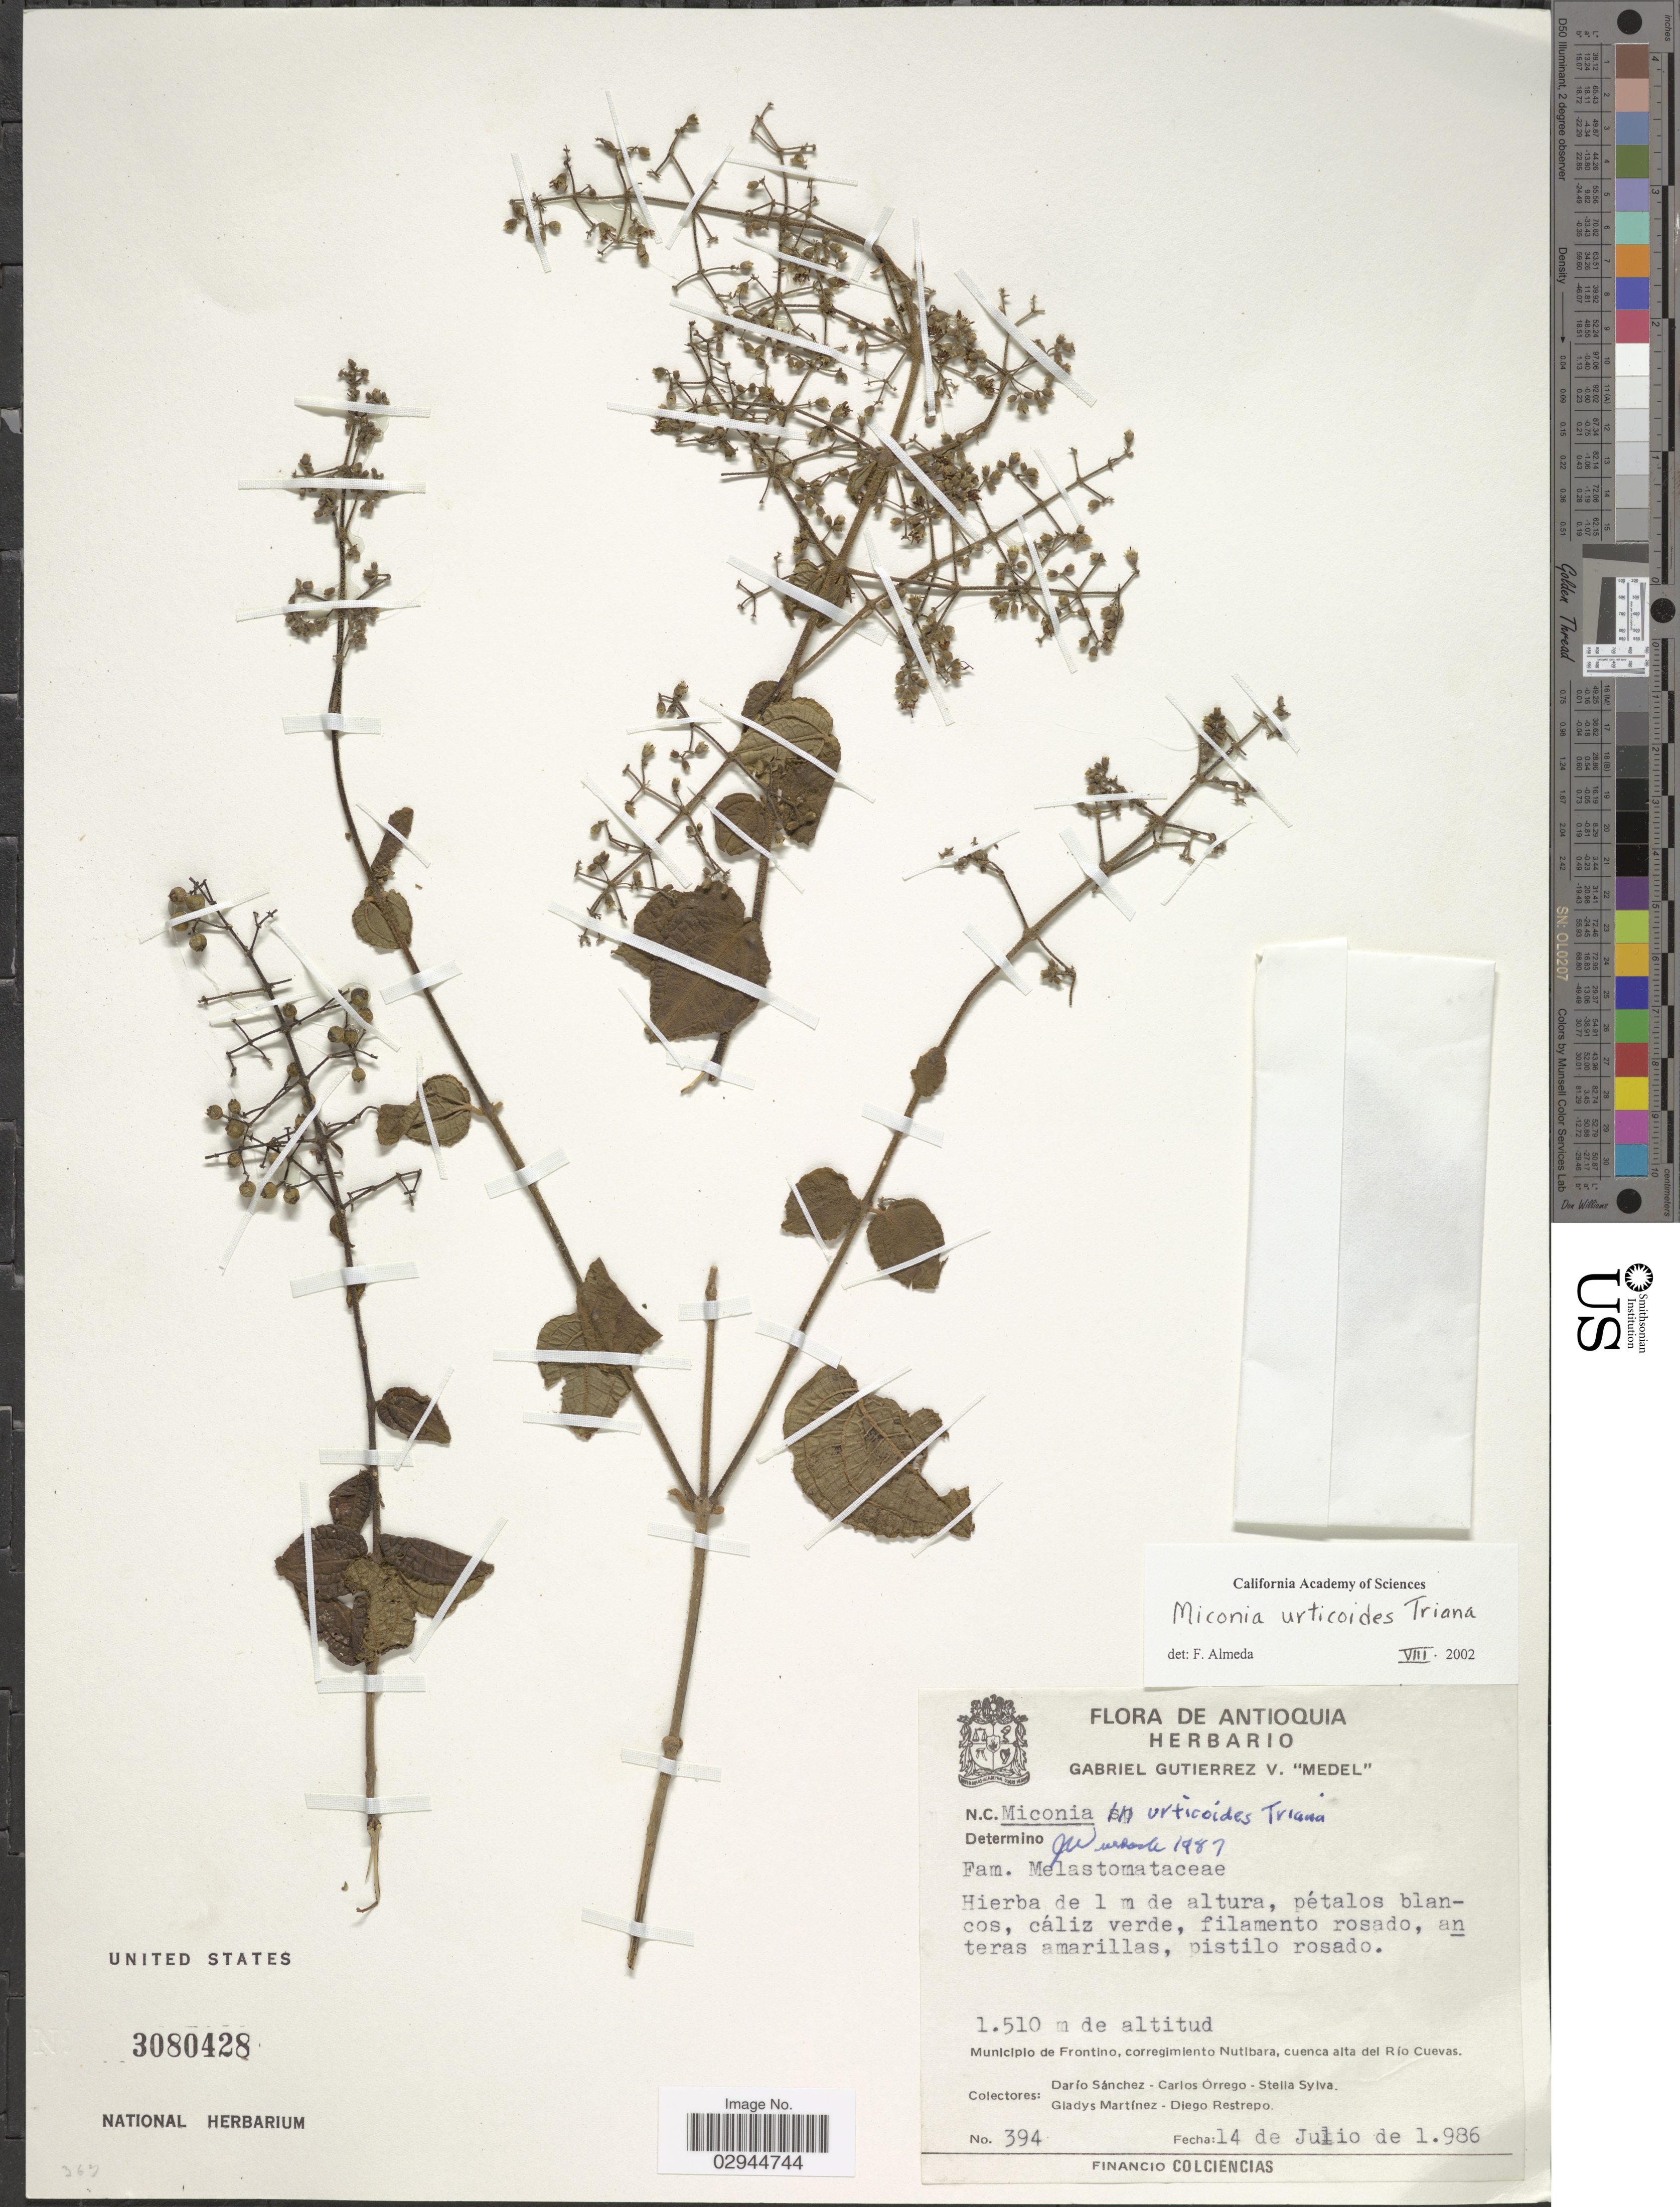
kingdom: Plantae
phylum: Tracheophyta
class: Magnoliopsida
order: Myrtales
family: Melastomataceae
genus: Miconia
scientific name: Miconia urticoides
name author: Triana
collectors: D. Sánchez, C. Orrego, S. Sylva, G. Martínez & D. Restrepo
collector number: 394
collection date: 1986-07-14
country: Colombia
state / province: Antioquia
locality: Municipio de Frontino, corregimiento Nutibara, cuenca alta del Río Cuevas.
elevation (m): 1510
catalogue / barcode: US 3080428